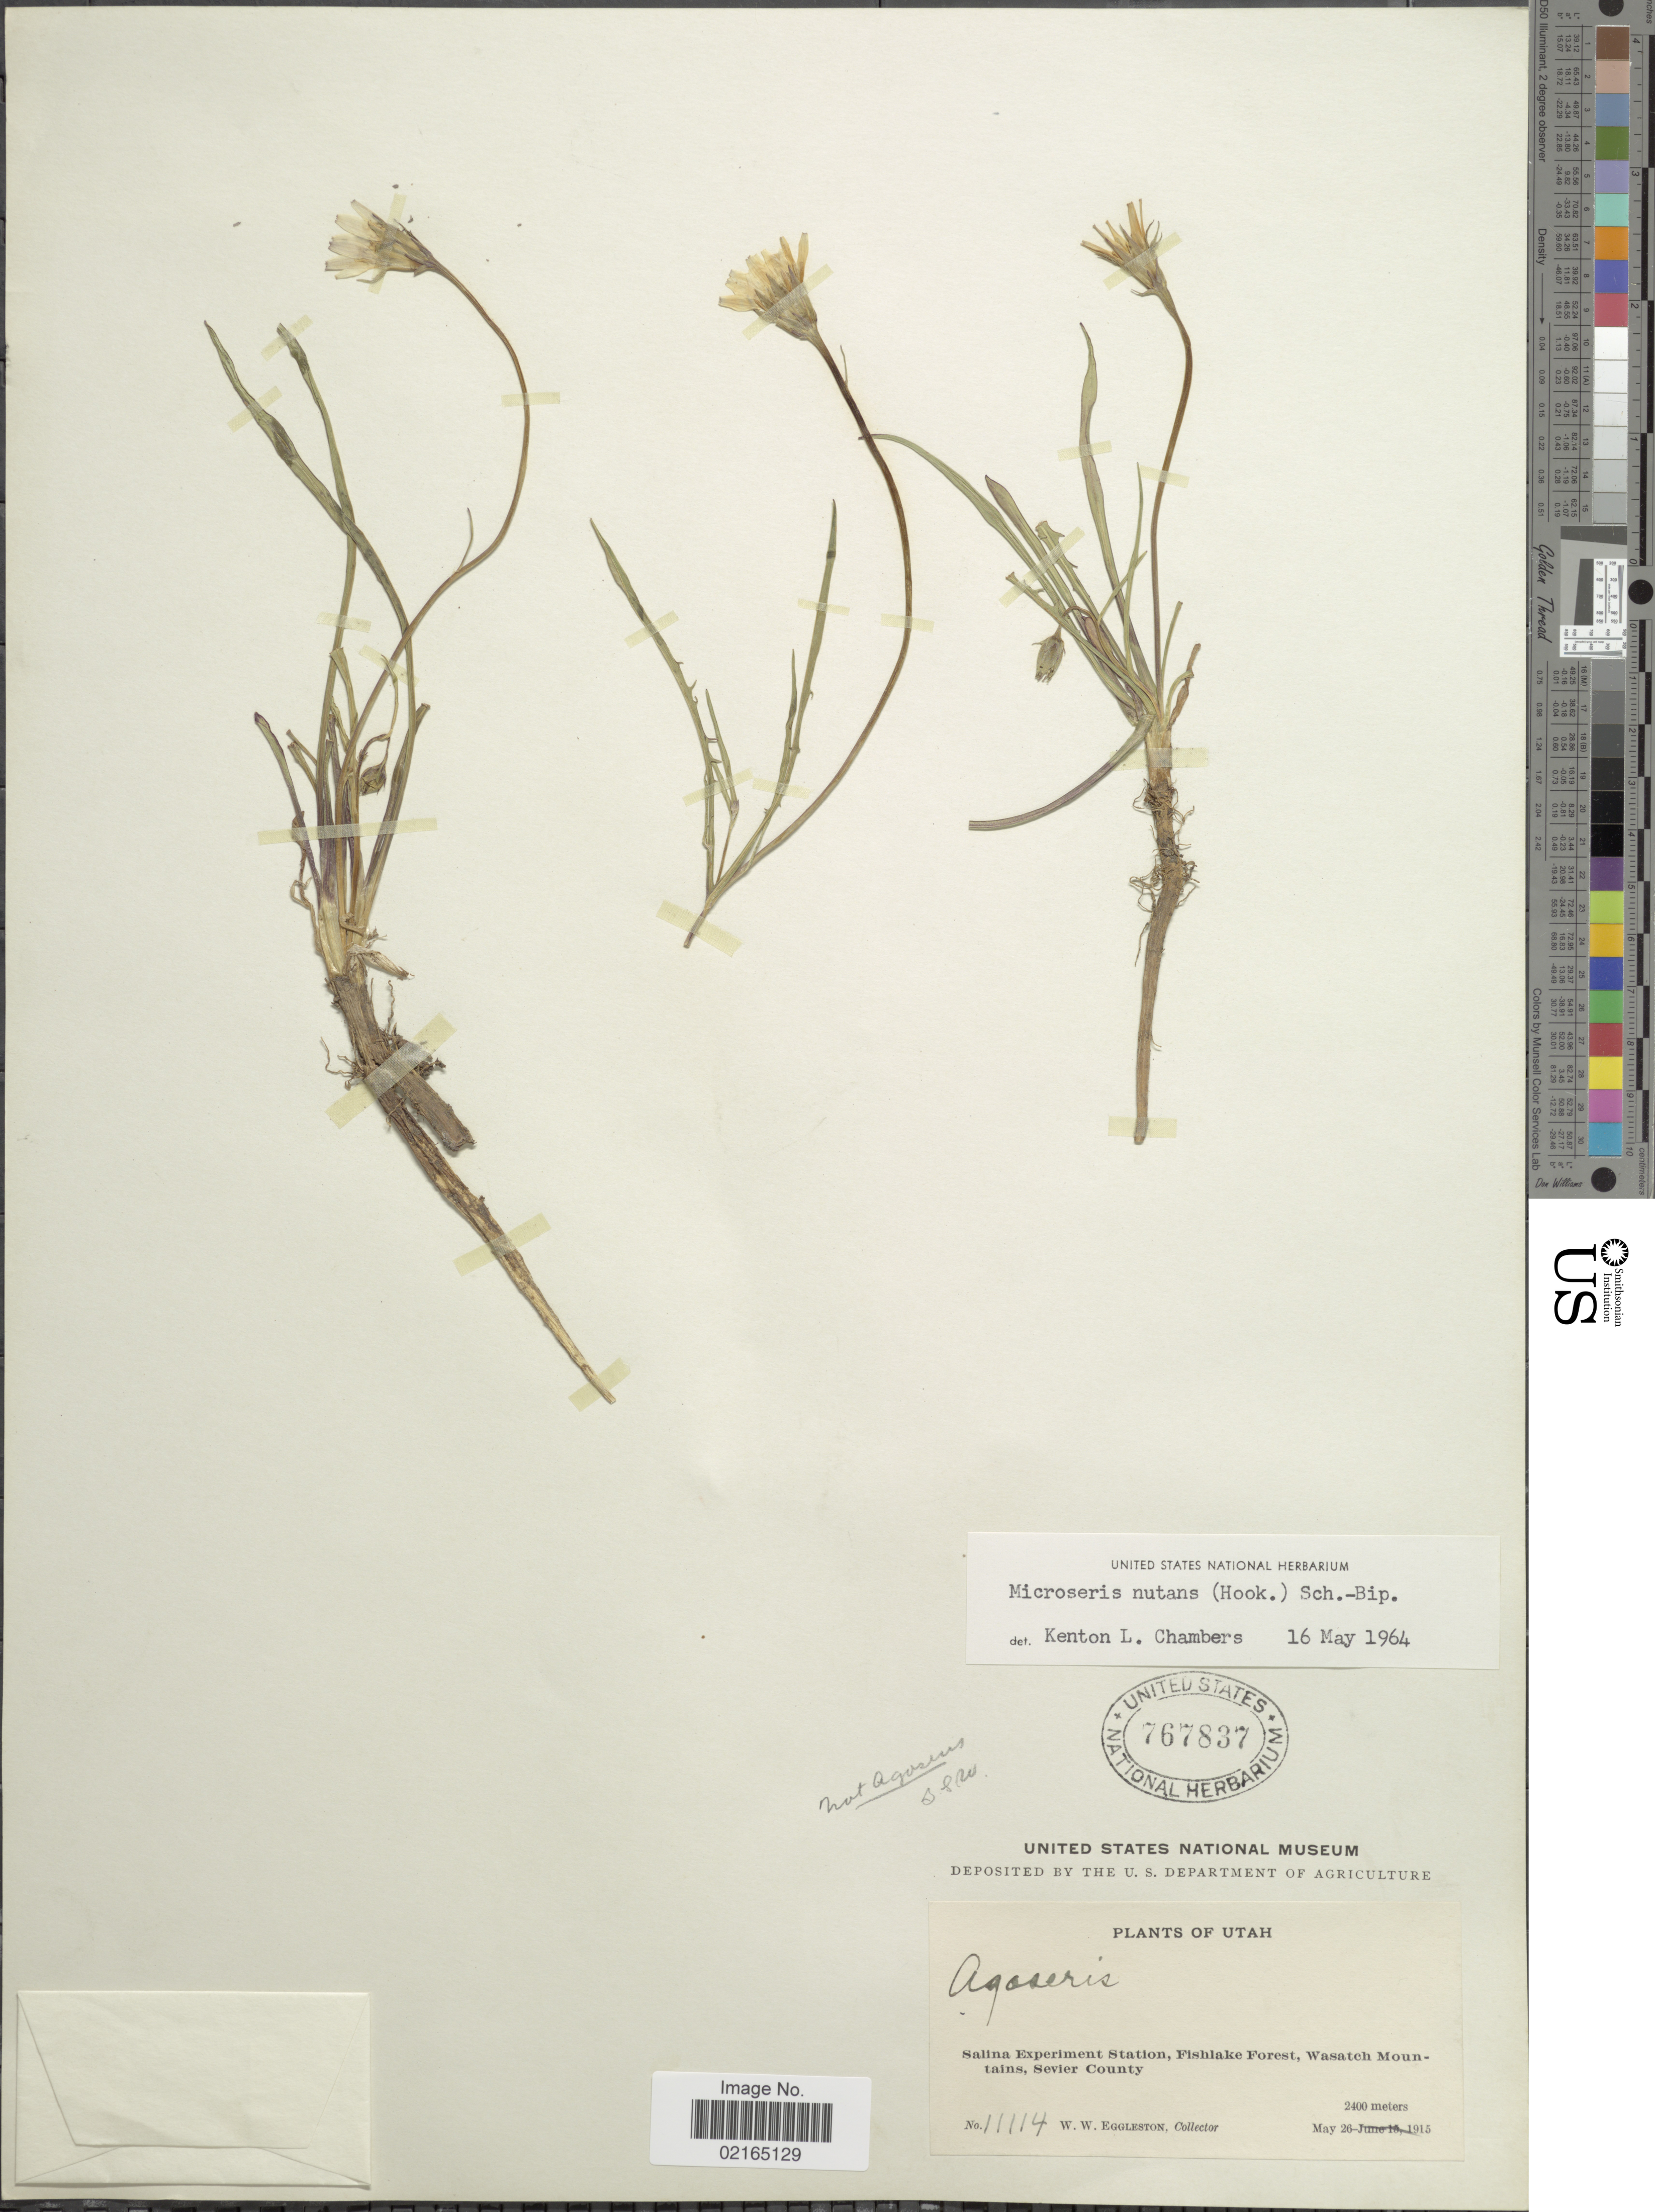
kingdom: Plantae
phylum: Tracheophyta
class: Magnoliopsida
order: Asterales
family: Asteraceae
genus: Microseris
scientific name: Microseris nutans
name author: (Hook.) Sch. Bip.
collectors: W. W. Eggleston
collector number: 11114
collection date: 1915-05-26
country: United States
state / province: Utah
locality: Salina Experiment Station, Fishlake Forest, Wasatch Mountains, Sevier County.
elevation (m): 2400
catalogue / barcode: US 767837